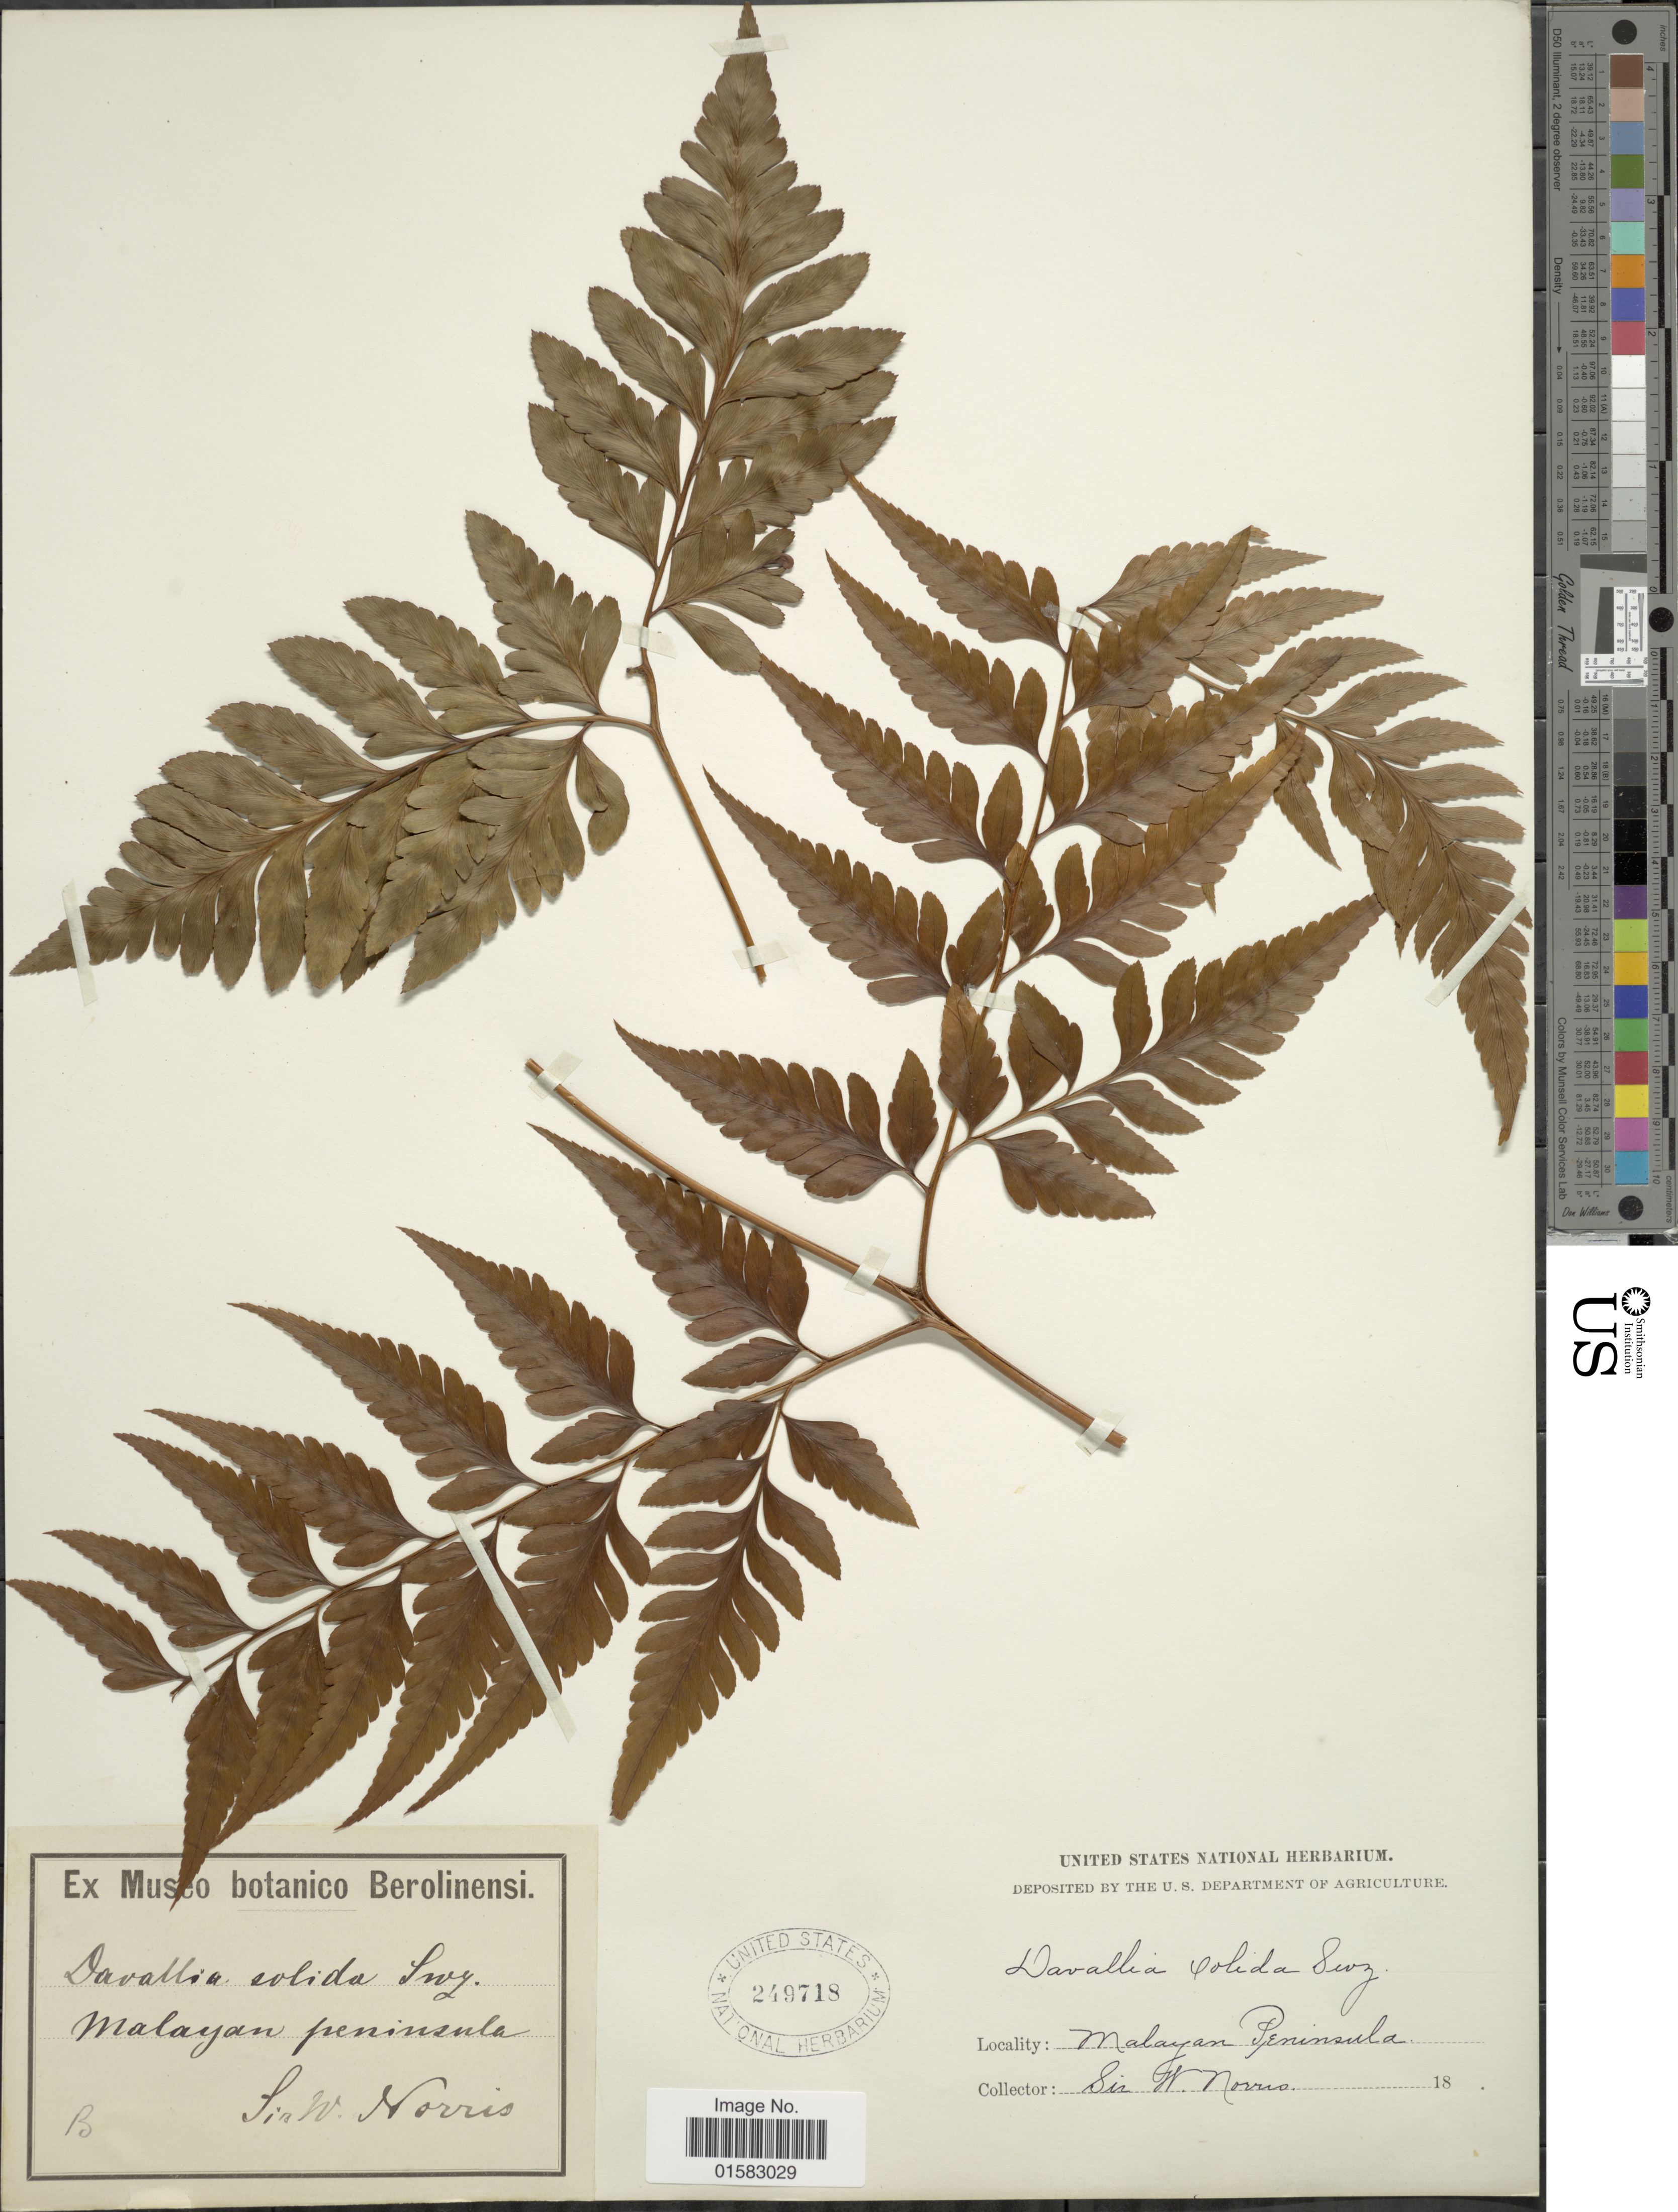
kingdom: Plantae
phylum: Tracheophyta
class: Polypodiopsida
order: Polypodiales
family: Davalliaceae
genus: Davallia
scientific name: Davallia solida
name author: (G. Forst.) Sw.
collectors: W. Norris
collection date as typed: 18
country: Malaysia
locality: Malayan Peninsula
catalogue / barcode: US 249718